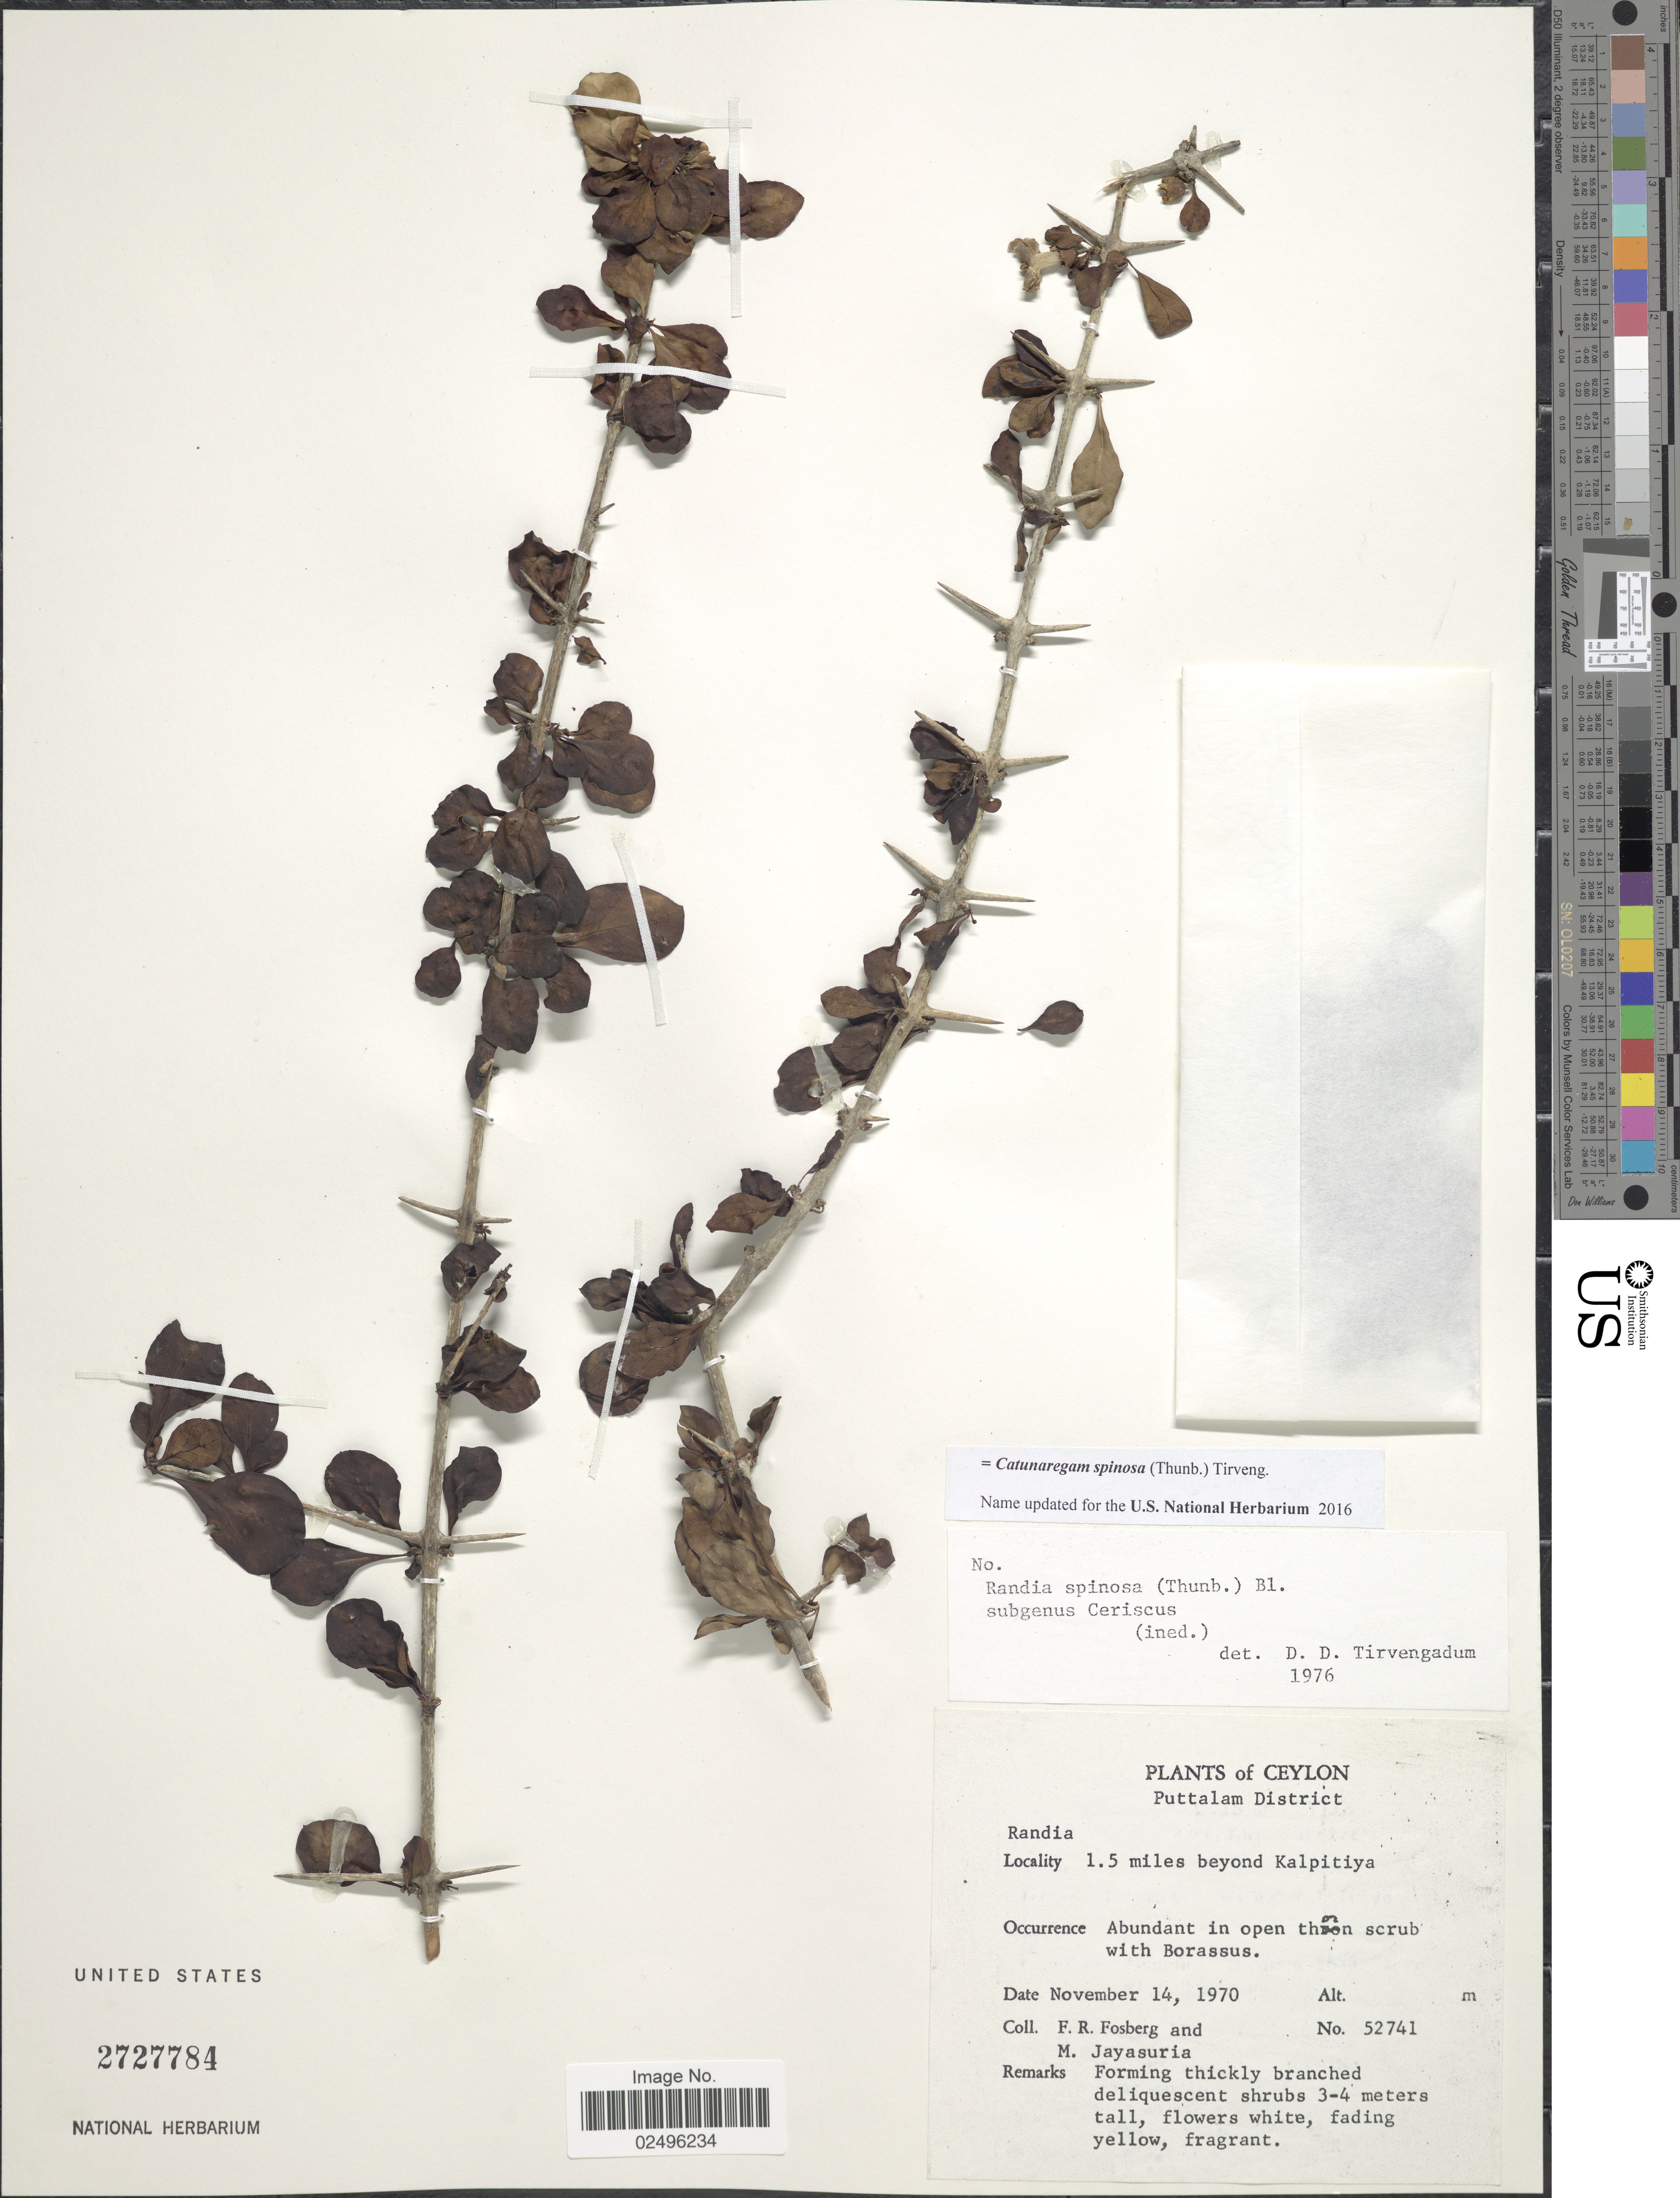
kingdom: Plantae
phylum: Tracheophyta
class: Magnoliopsida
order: Gentianales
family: Rubiaceae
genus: Catunaregam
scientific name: Catunaregam spinosa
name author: (Thunb.) Tirveng.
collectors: F. R. Fosberg & M. Jayasuriya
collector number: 52741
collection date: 1970-11-14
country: Sri Lanka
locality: Ceylon, Puttalam District. 1.5 miles beyond Kalpitiya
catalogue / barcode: US 2727784